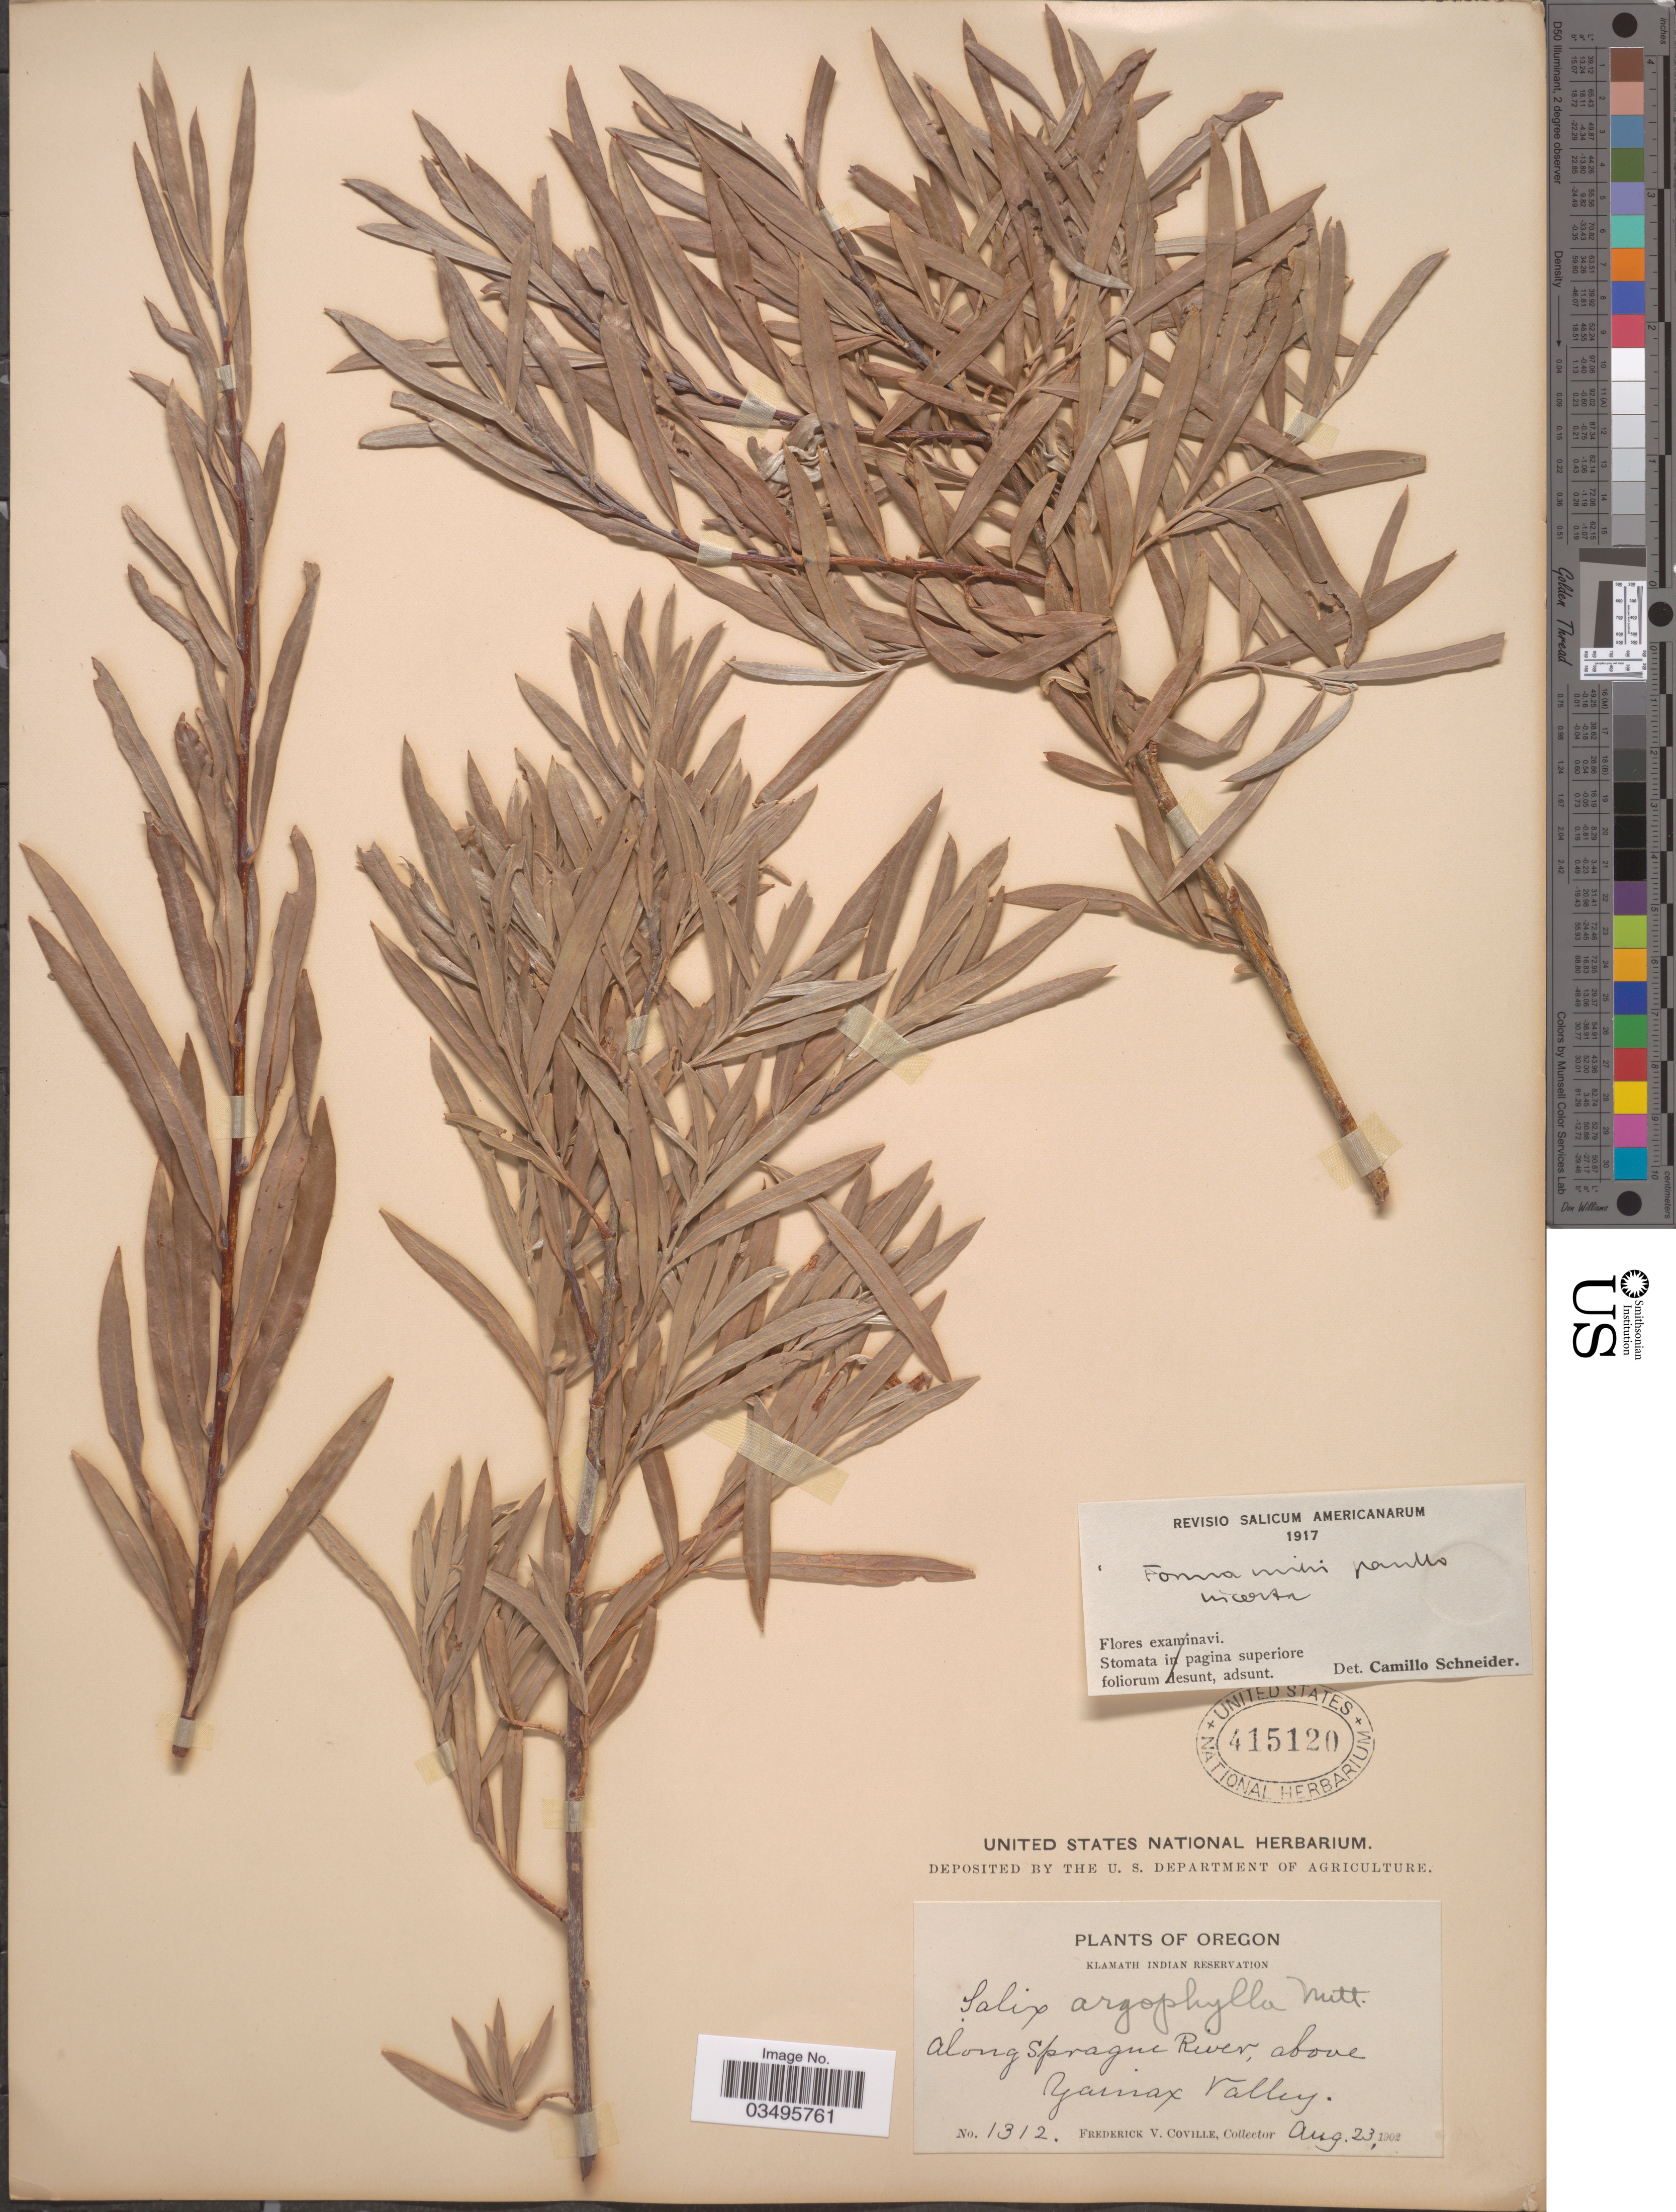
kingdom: Plantae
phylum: Tracheophyta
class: Magnoliopsida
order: Malpighiales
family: Salicaceae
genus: Salix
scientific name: Salix argophylla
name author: Nutt.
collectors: F. V. Coville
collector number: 1312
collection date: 1902-08-23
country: United States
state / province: Oregon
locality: Klamath Indian Reservation. Along Sprague River, above Yainax Valley.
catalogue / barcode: US 415120